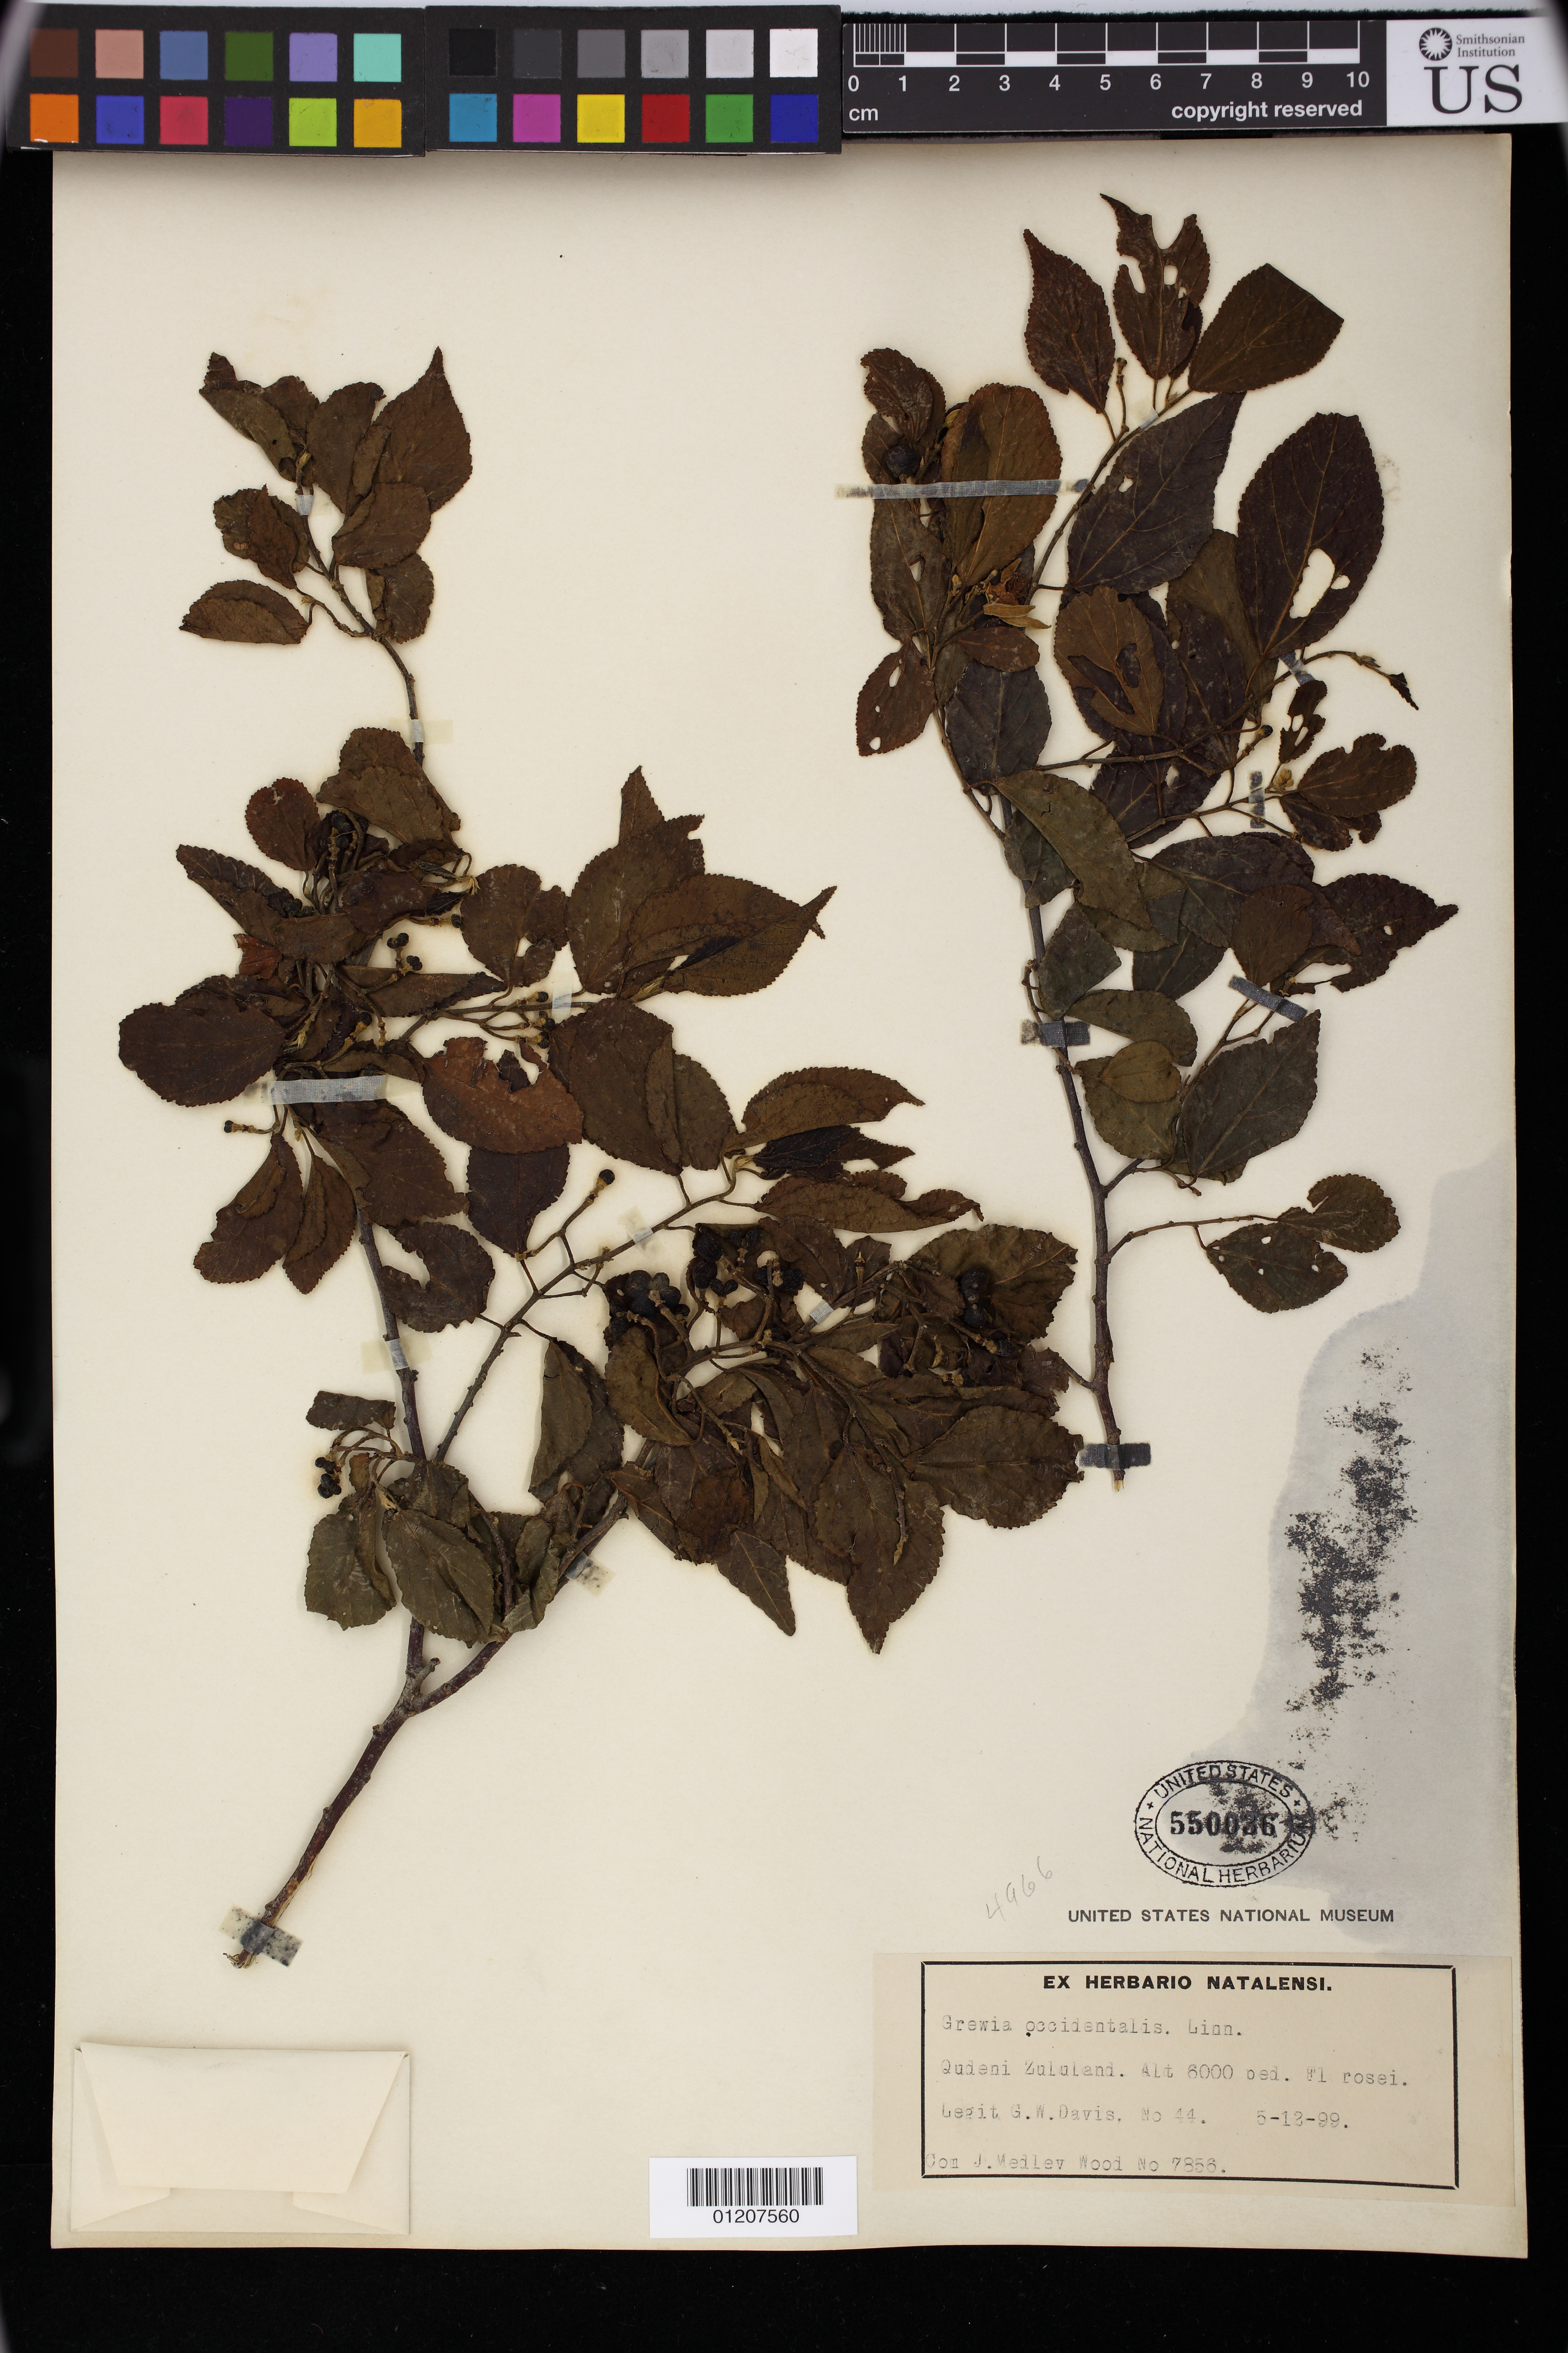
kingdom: Plantae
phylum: Tracheophyta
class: Magnoliopsida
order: Malvales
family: Malvaceae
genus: Grewia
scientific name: Grewia occidentalis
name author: L.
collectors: G. W. Davis & J. M. Wood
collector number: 44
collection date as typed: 05 Dec 1899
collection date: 1899-12-05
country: South Africa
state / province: KwaZulu-Natal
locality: Qudeni Zululand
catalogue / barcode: US 550036